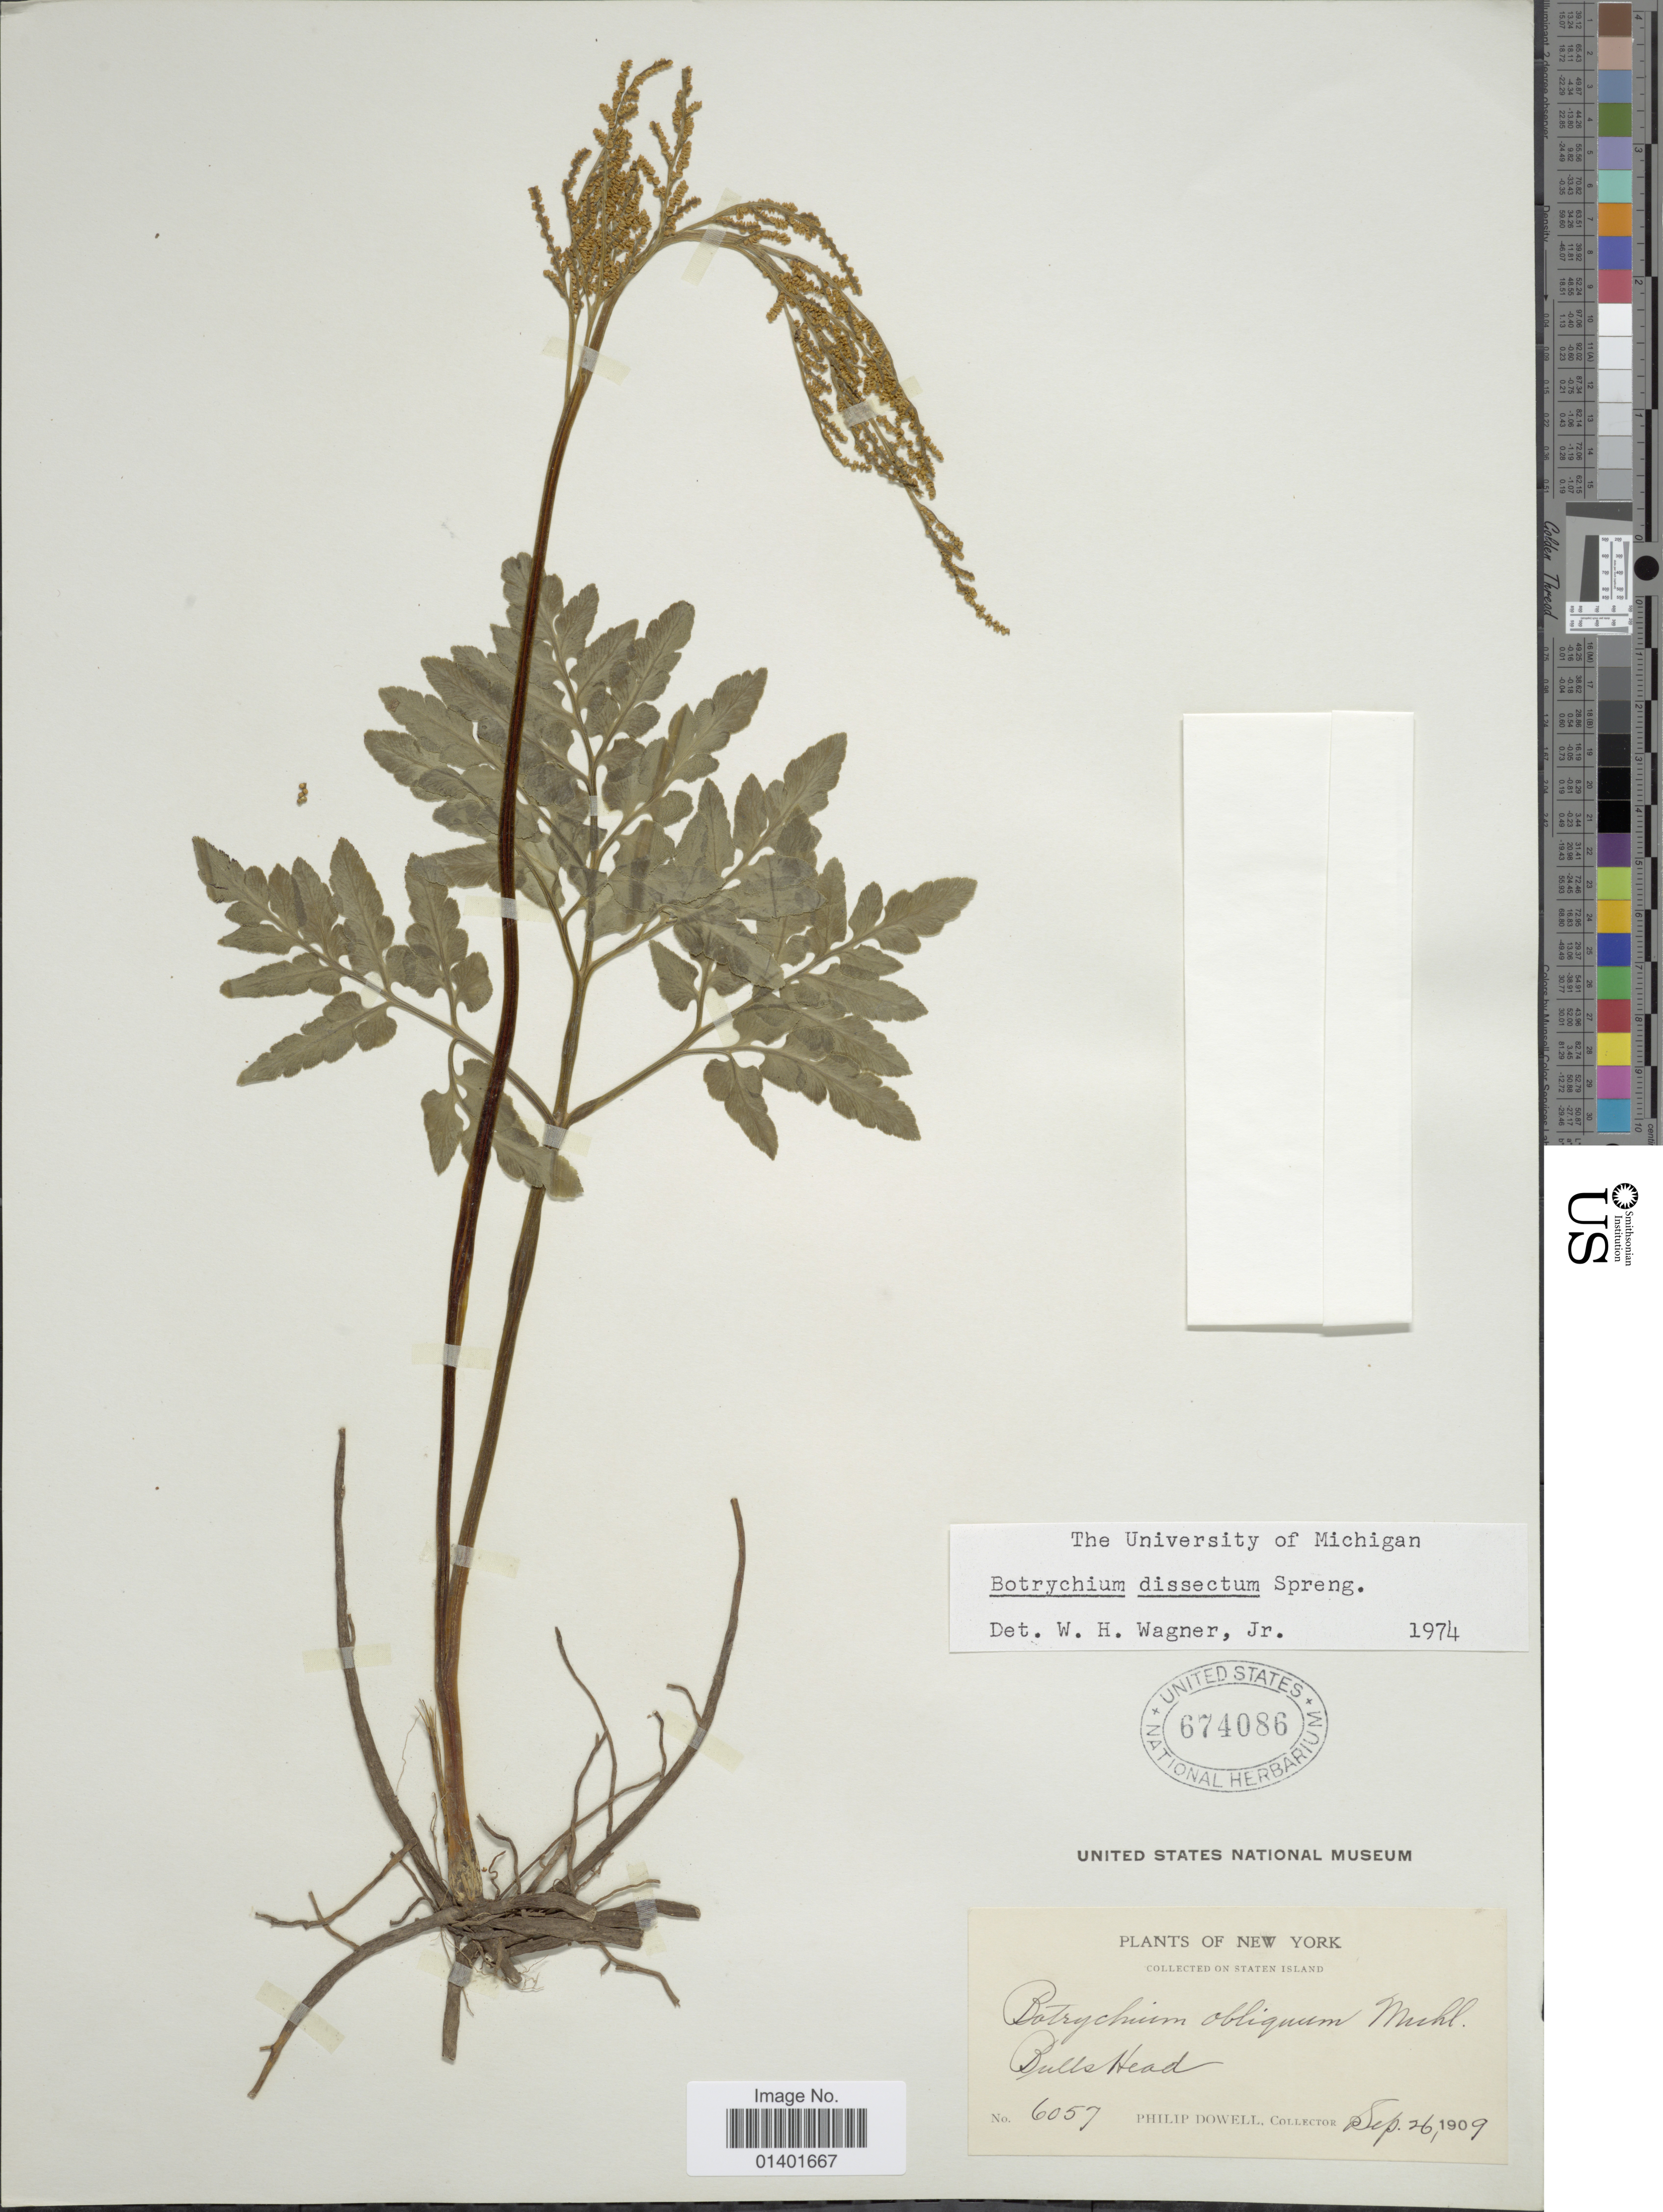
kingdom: Plantae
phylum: Tracheophyta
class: Polypodiopsida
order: Ophioglossales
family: Ophioglossaceae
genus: Botrychium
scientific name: Botrychium dissectum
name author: Spreng.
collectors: P. Dowell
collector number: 6057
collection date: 1909-09-26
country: United States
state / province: New York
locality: Staten Island. Bulls Head.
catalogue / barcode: US 674086